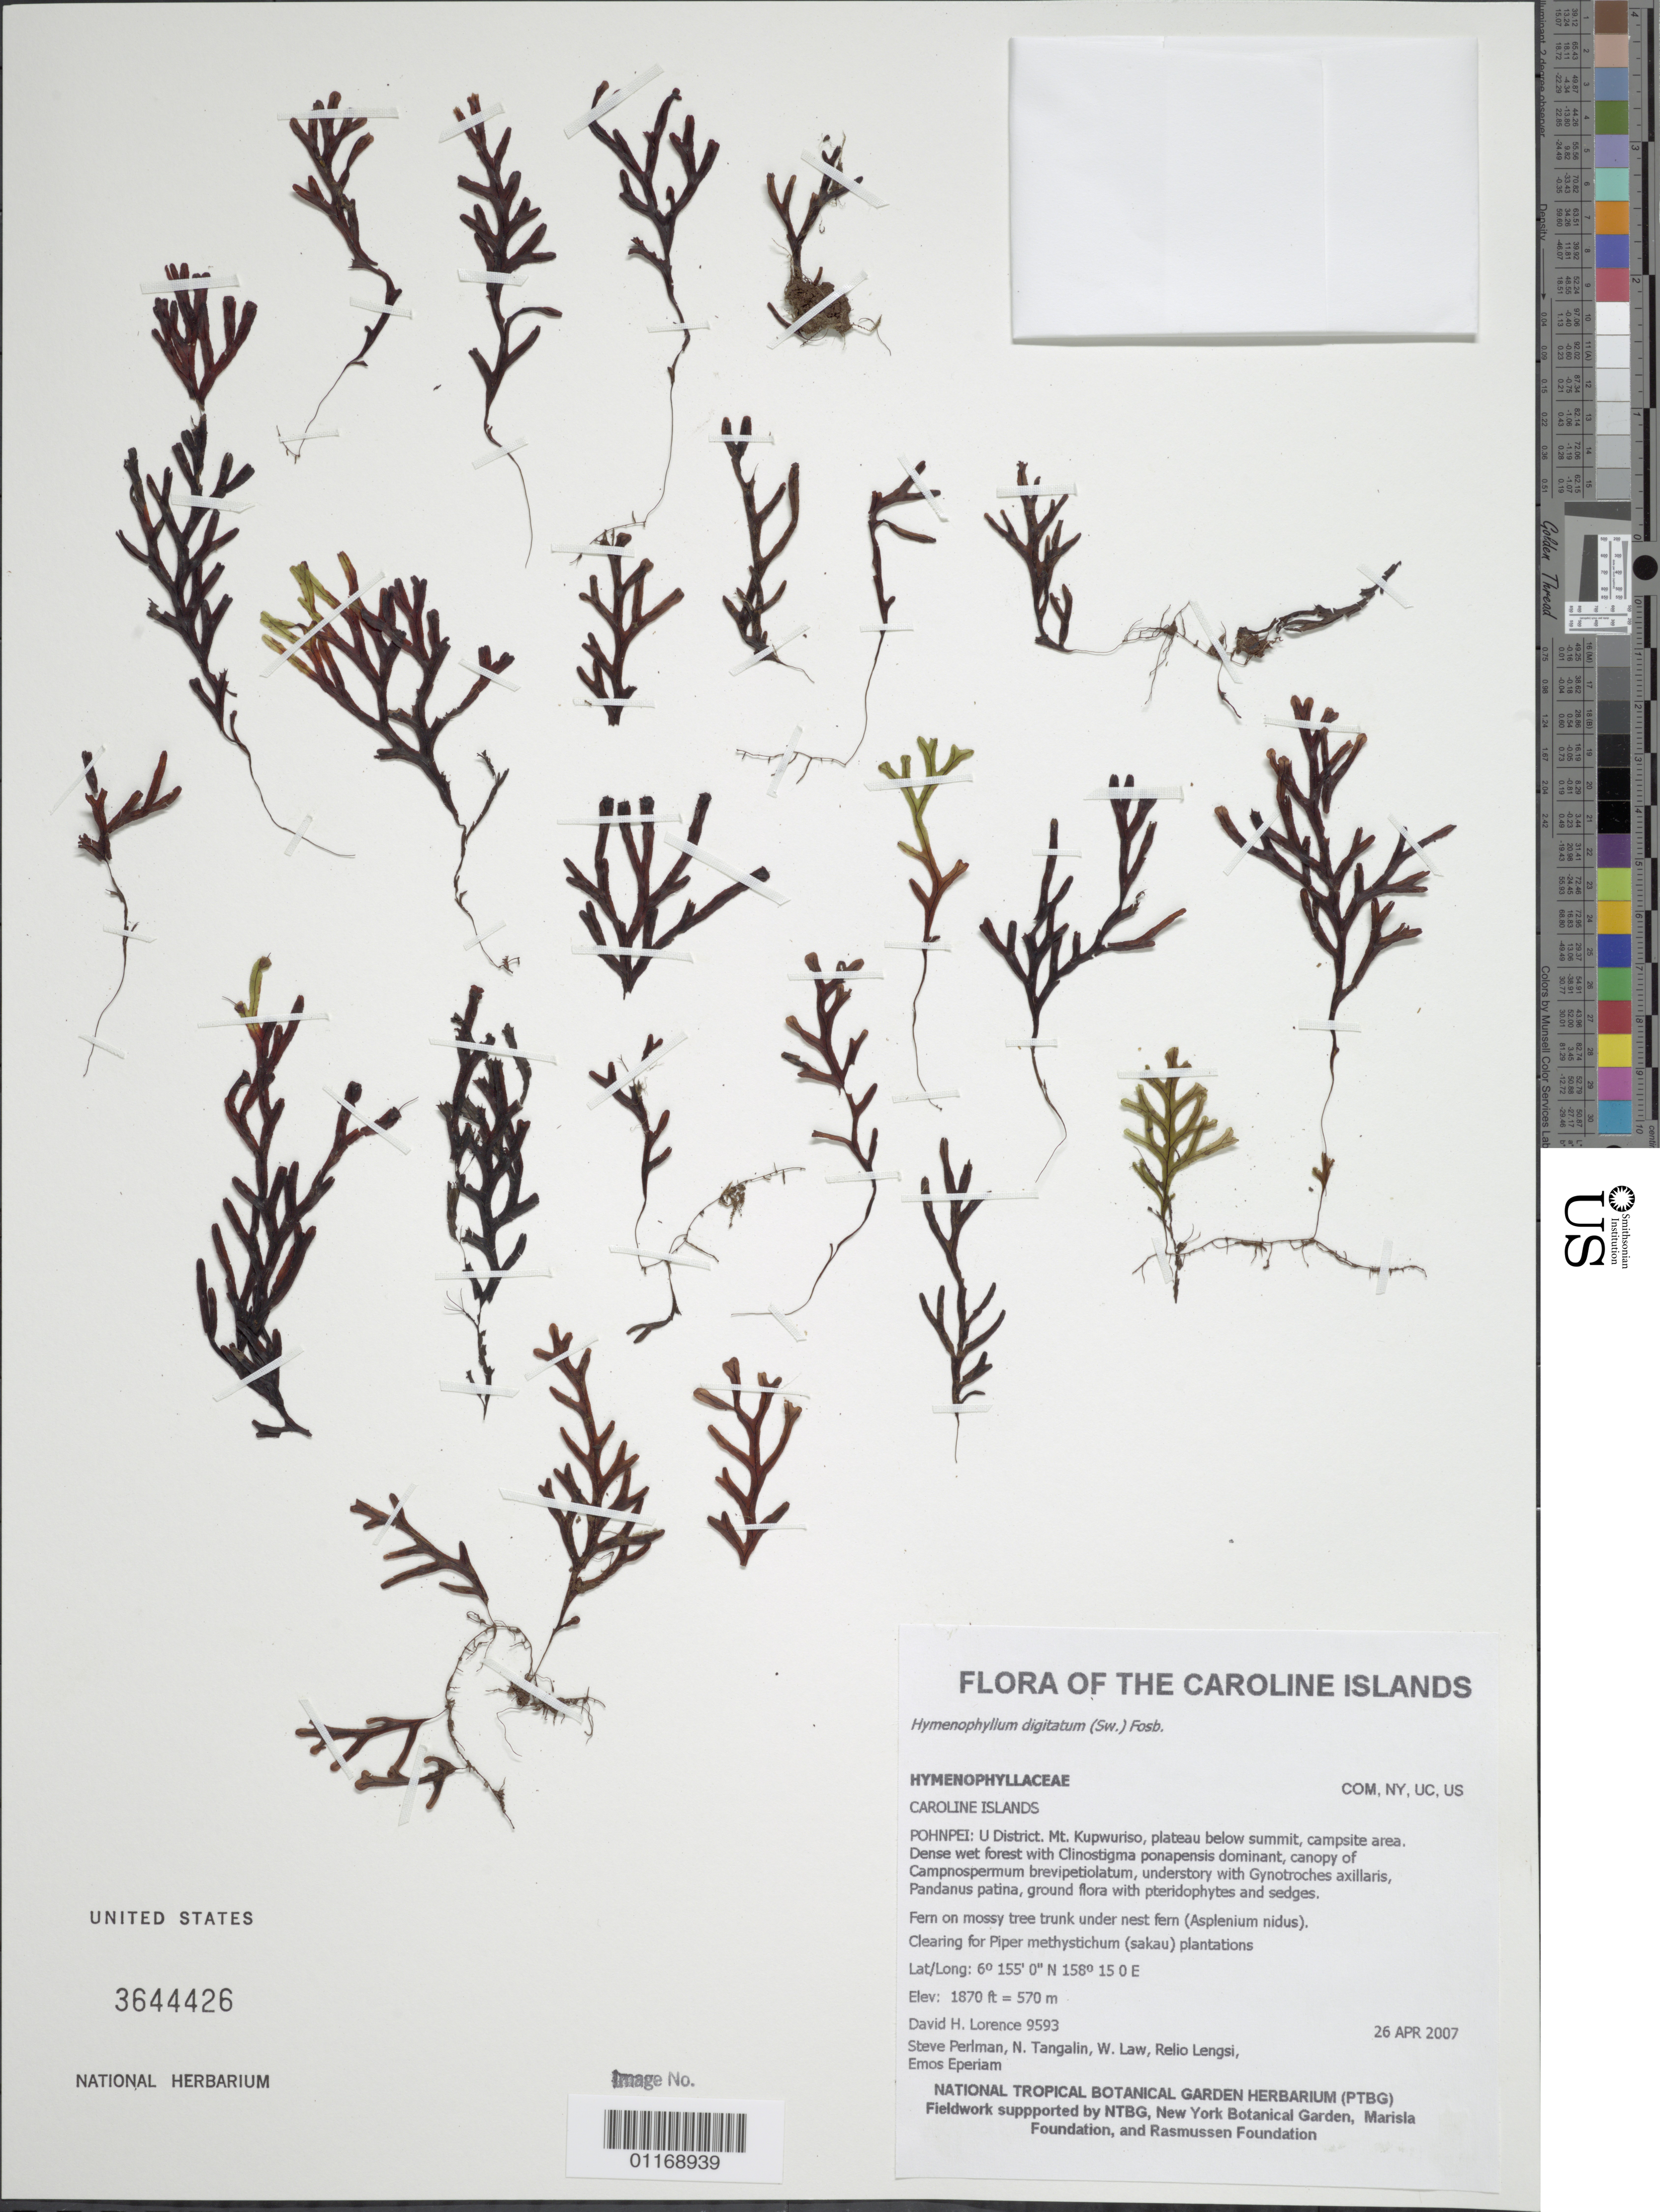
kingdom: Plantae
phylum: Tracheophyta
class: Polypodiopsida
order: Hymenophyllales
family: Hymenophyllaceae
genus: Hymenophyllum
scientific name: Hymenophyllum digitatum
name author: (Sw.) Fosberg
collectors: D. Lorence, S. P. Perlman, N. Tangalin, W. Law, R. Lengsi & P. Eperiam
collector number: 9593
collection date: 2007-04-26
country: Micronesia, Federated States of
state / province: Pohnpei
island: Pohnpei [Ponape]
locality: U district. Mt. Kupwuriso, plateau below summit, campsite area.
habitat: Dense wet forest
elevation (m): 570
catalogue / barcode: US 3644426